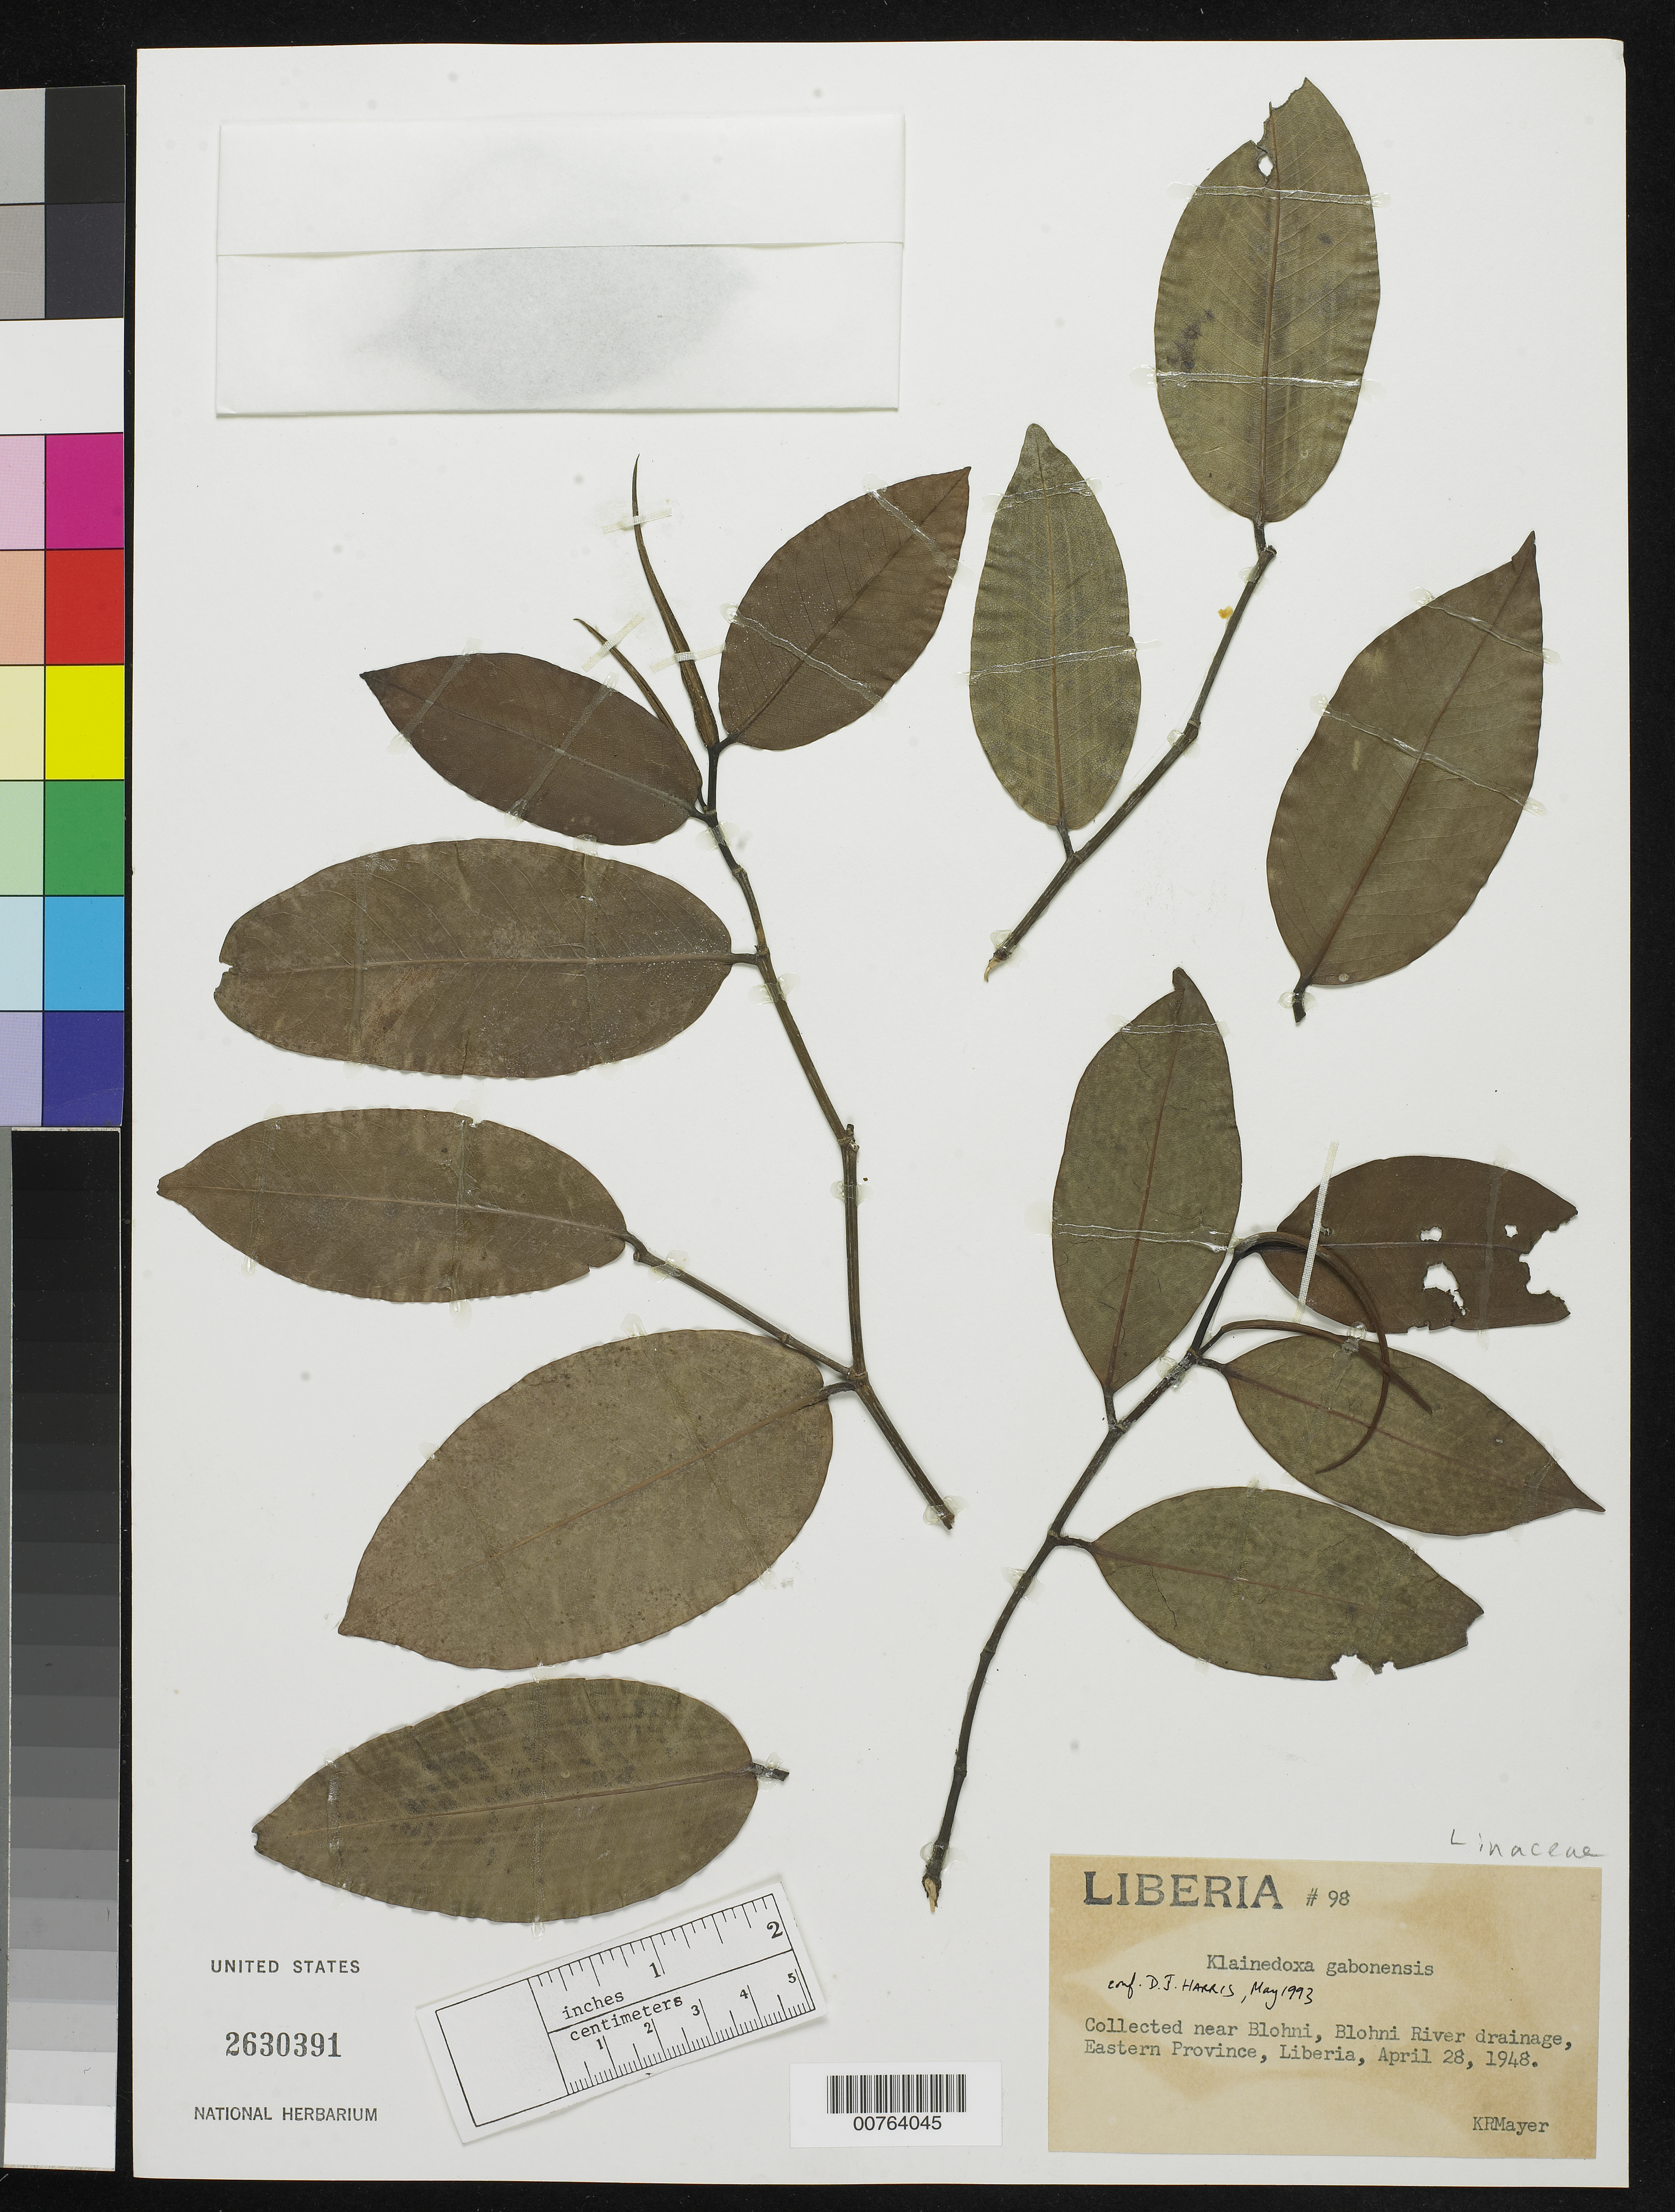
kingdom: Plantae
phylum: Tracheophyta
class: Magnoliopsida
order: Malpighiales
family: Irvingiaceae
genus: Klainedoxa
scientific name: Klainedoxa gabonensis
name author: Pierre ex Engl.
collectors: K. R. Mayer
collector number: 98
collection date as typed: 28 Apr 1948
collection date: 1948-04-28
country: Liberia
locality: Eastern Province: Blohni River drainage, near Blohni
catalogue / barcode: US 2630391